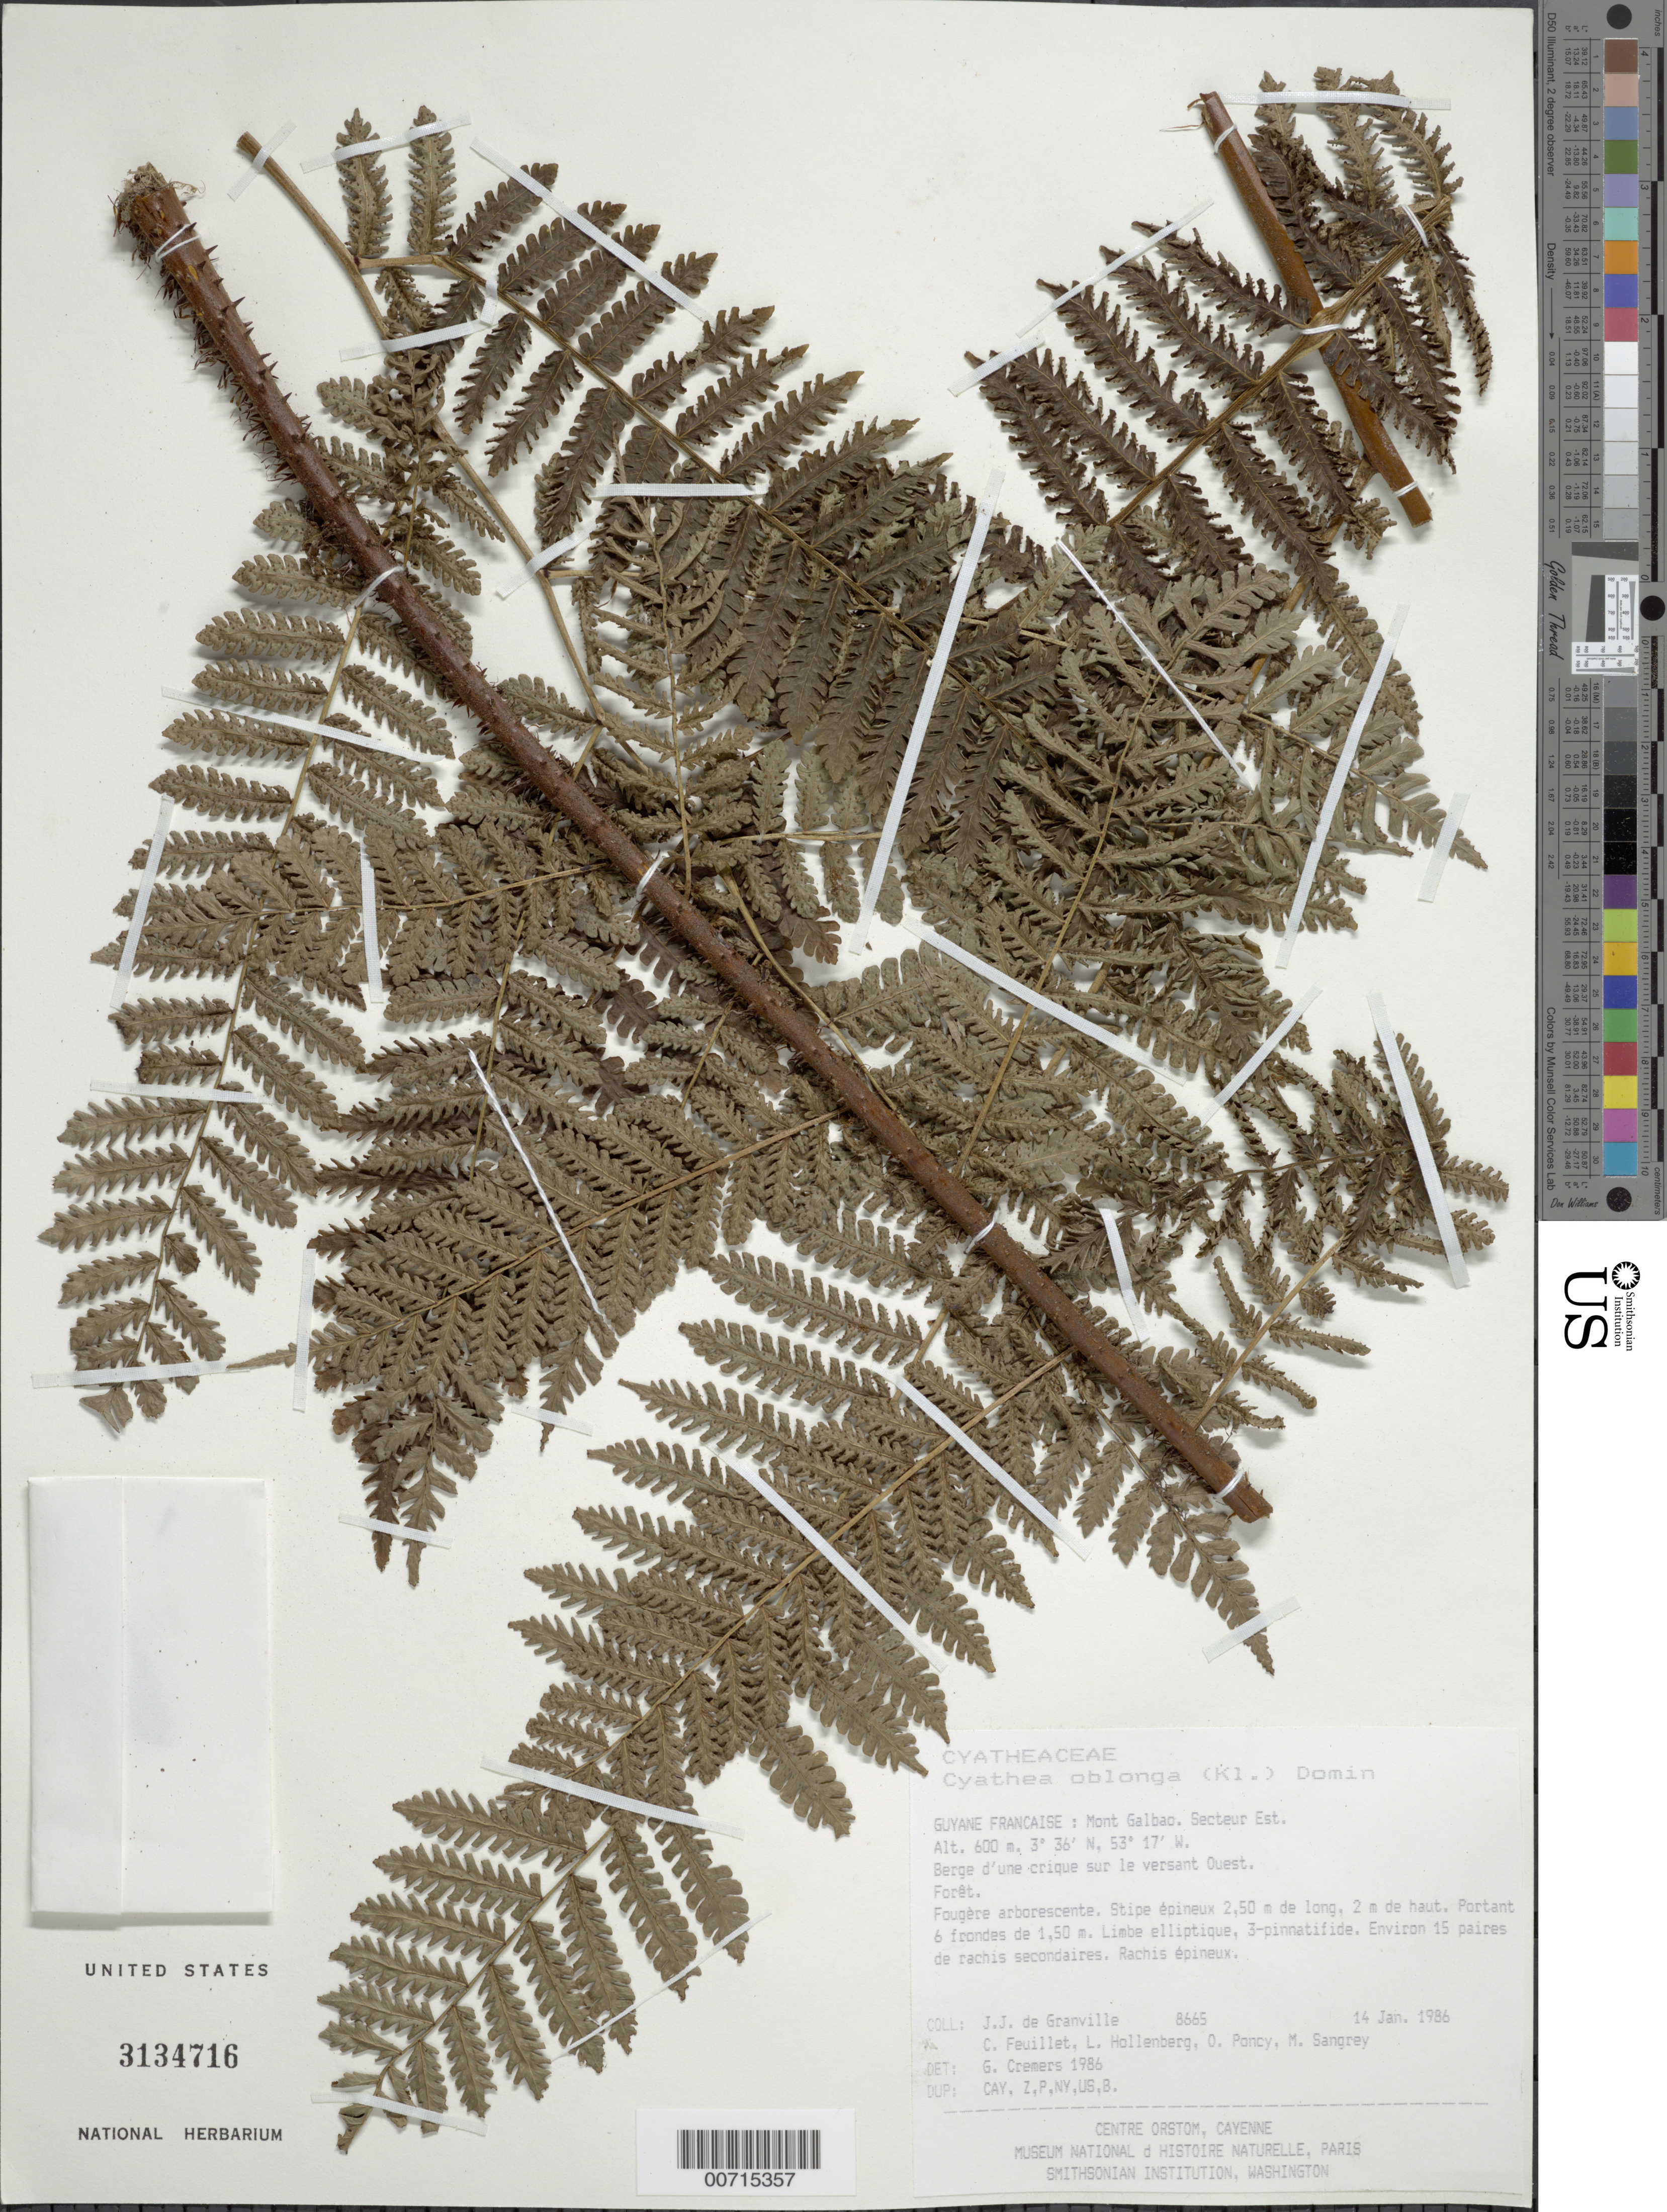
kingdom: Plantae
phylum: Tracheophyta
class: Polypodiopsida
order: Cyatheales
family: Cyatheaceae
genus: Cyathea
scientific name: Cyathea pungens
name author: (Willd.) Domin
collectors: J.-J. de Granville, C. Feuillet, L. Hollenberg, O. Poncy & M. S. Sangrey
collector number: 8665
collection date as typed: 14-Jan-86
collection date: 1986-01-14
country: French Guiana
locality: Mont Galbao. Secteur Est. Versant Ouest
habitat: Forêt, berge d'une crique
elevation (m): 600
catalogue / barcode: US 3134716